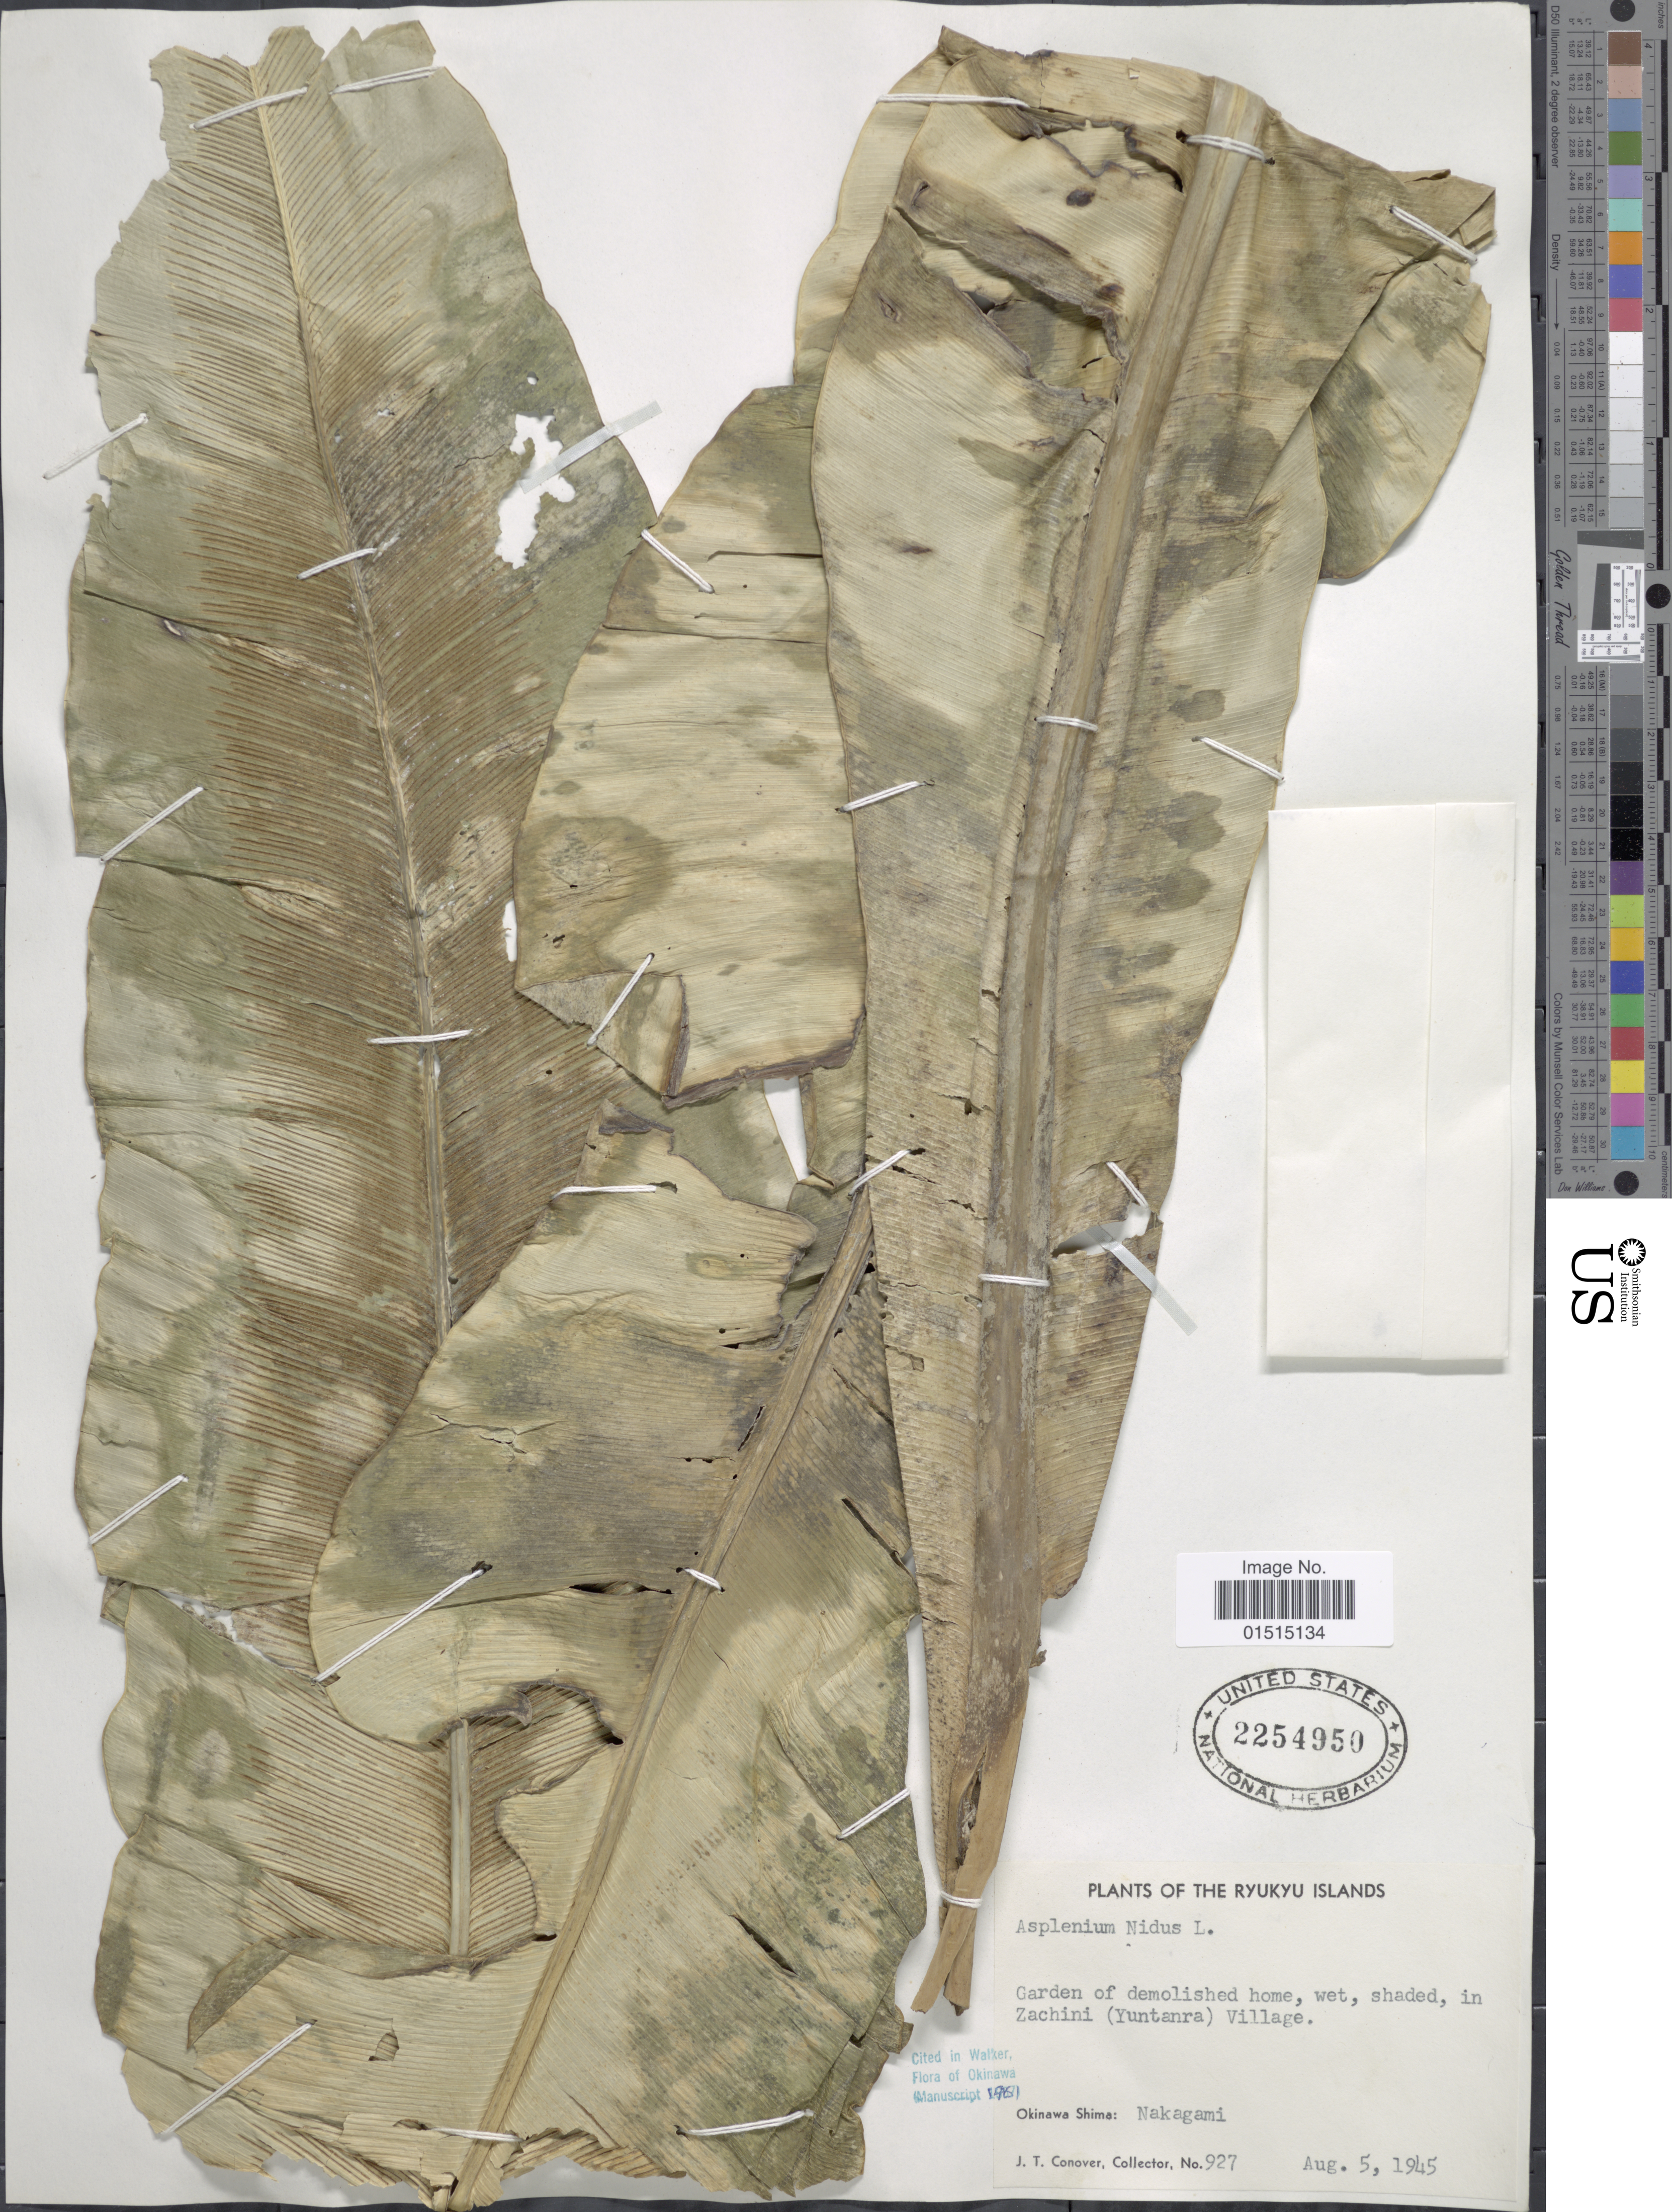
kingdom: Plantae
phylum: Tracheophyta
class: Polypodiopsida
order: Polypodiales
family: Aspleniaceae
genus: Asplenium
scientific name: Asplenium nidus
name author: L.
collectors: J. T. Conover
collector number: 927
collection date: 1945-08-05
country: Japan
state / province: Okinawa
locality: Ryukyu Islands, Garden of demolished home, wet, shaded, in Zachini (Yuntanra) Villag, Okinawa Shima: Nakagami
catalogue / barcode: US 2254950